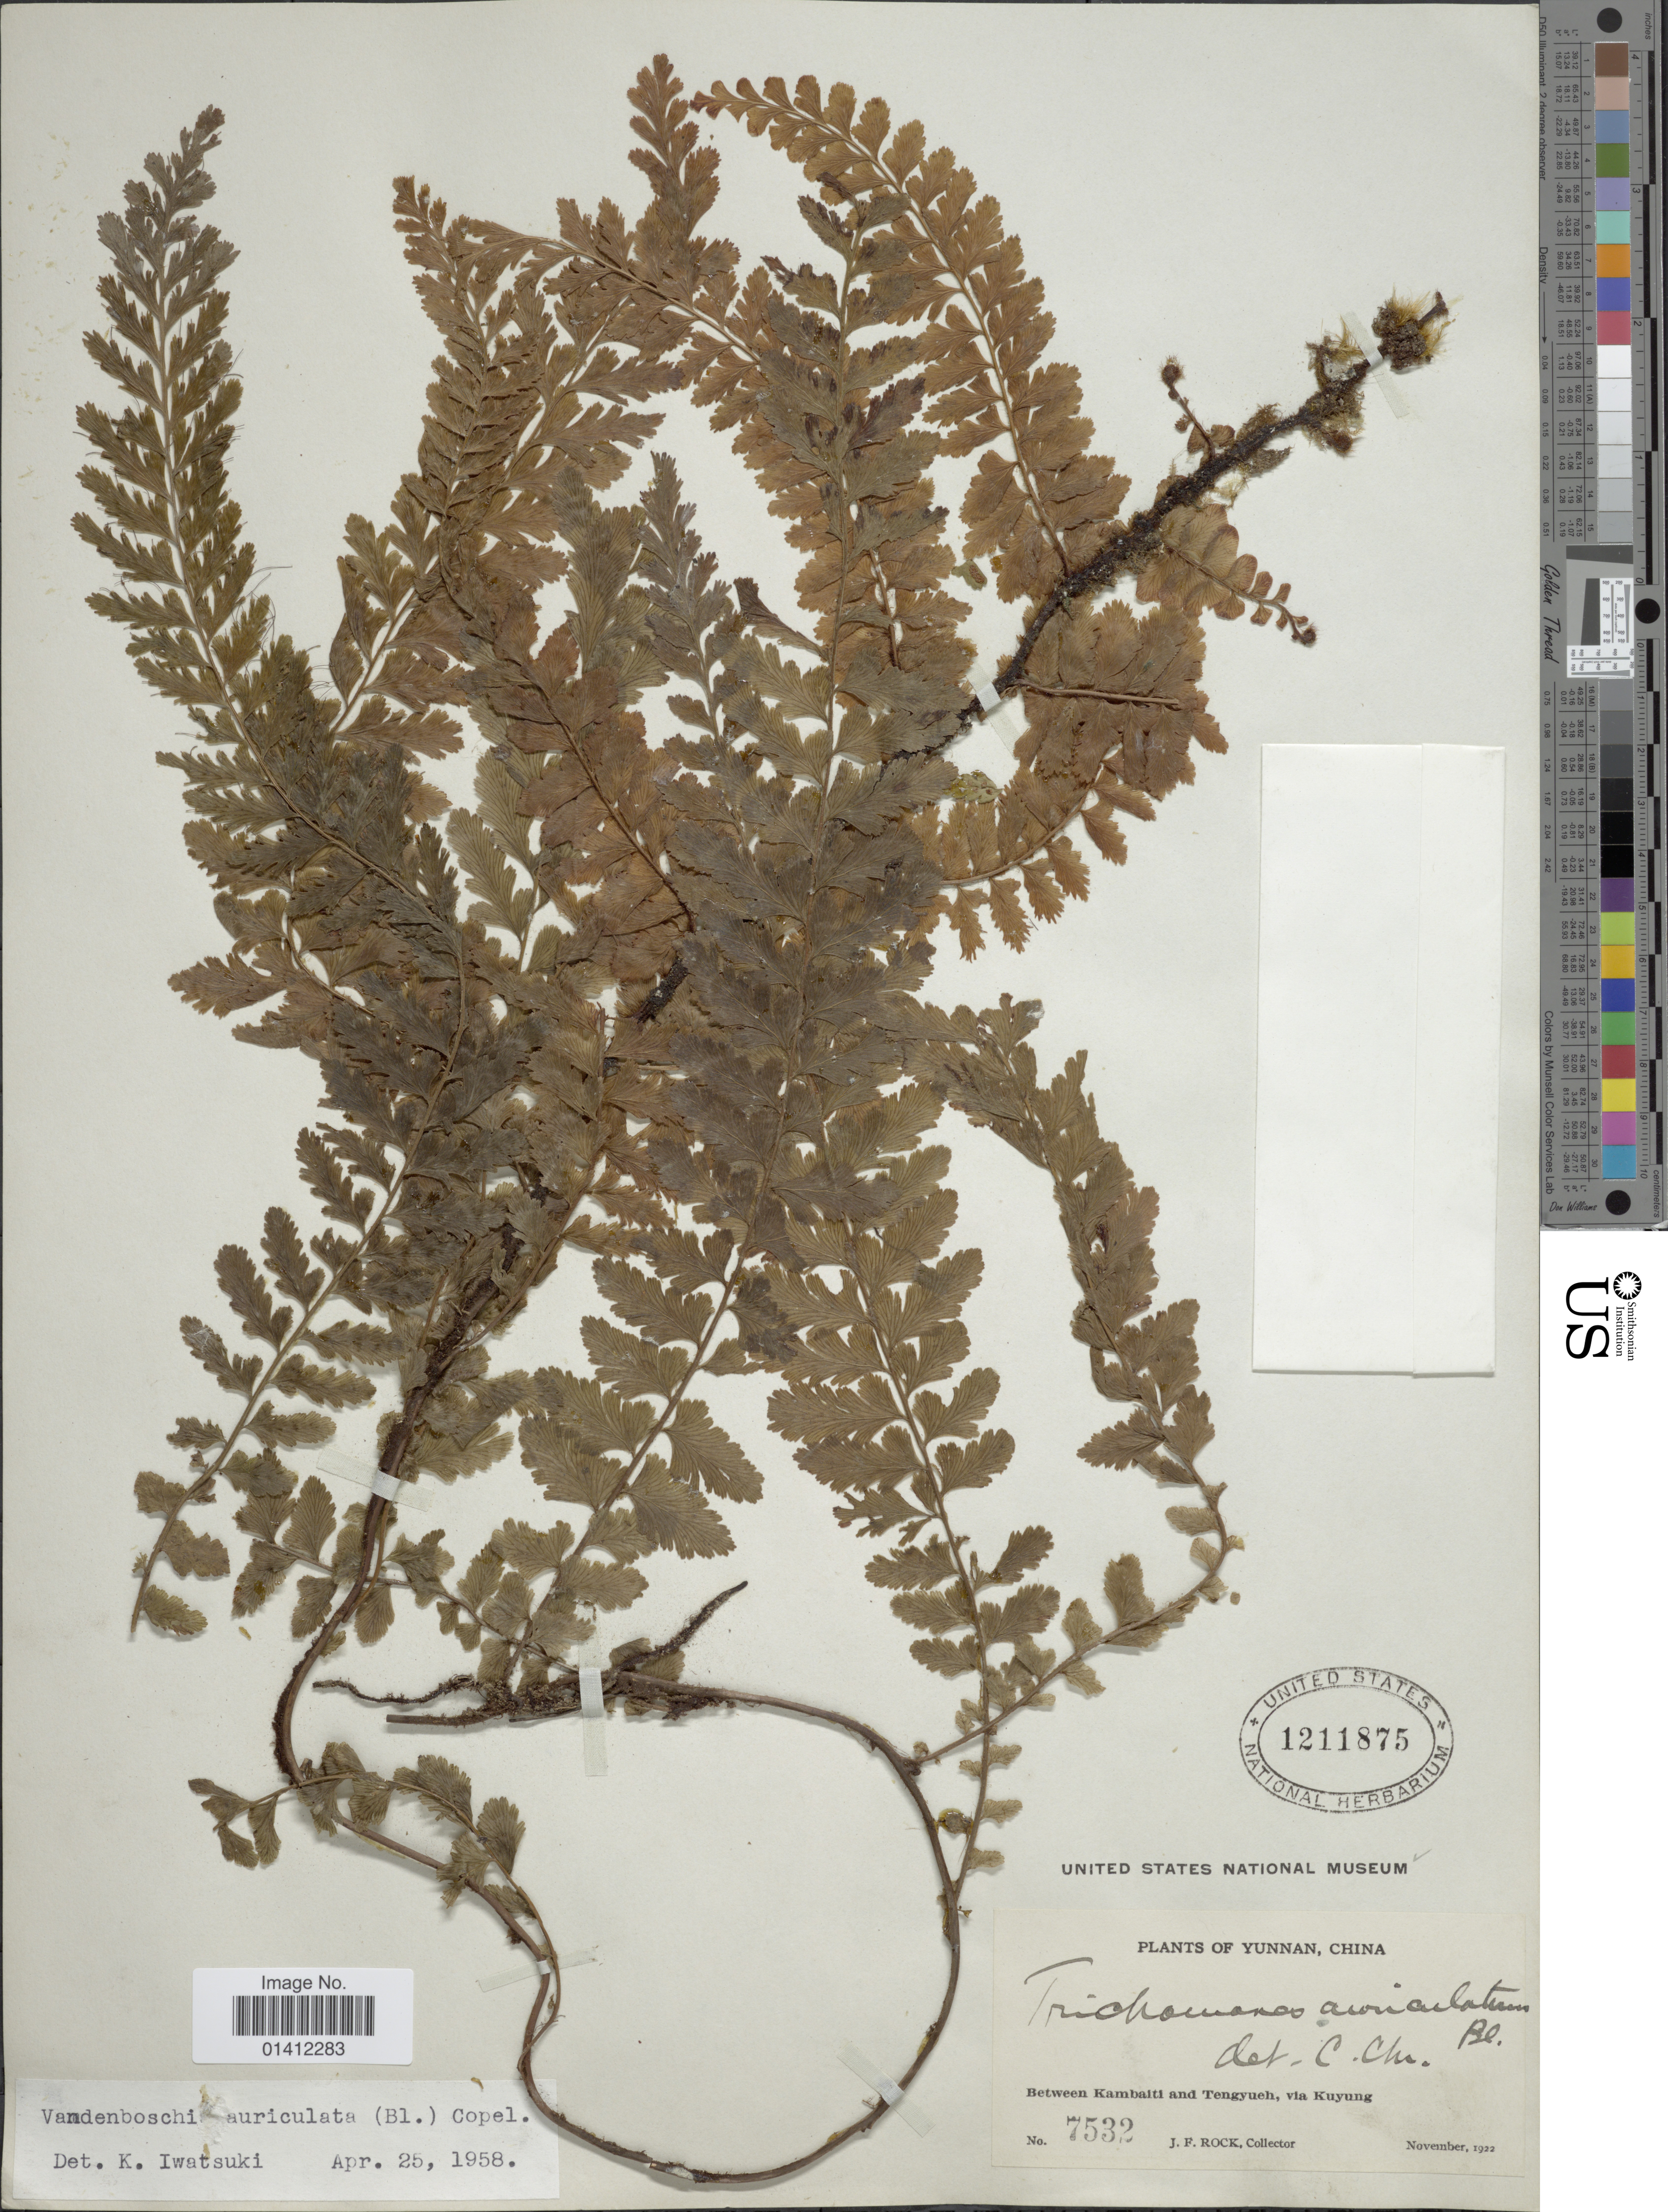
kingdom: Plantae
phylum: Tracheophyta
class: Polypodiopsida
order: Hymenophyllales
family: Hymenophyllaceae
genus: Vandenboschia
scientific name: Vandenboschia auriculata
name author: (Blume) Copel.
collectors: J. Rock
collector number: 7532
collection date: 1922-11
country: China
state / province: Yunnan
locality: Between Kambaiti and Tengyueh, via Kuyung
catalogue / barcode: US 1211875